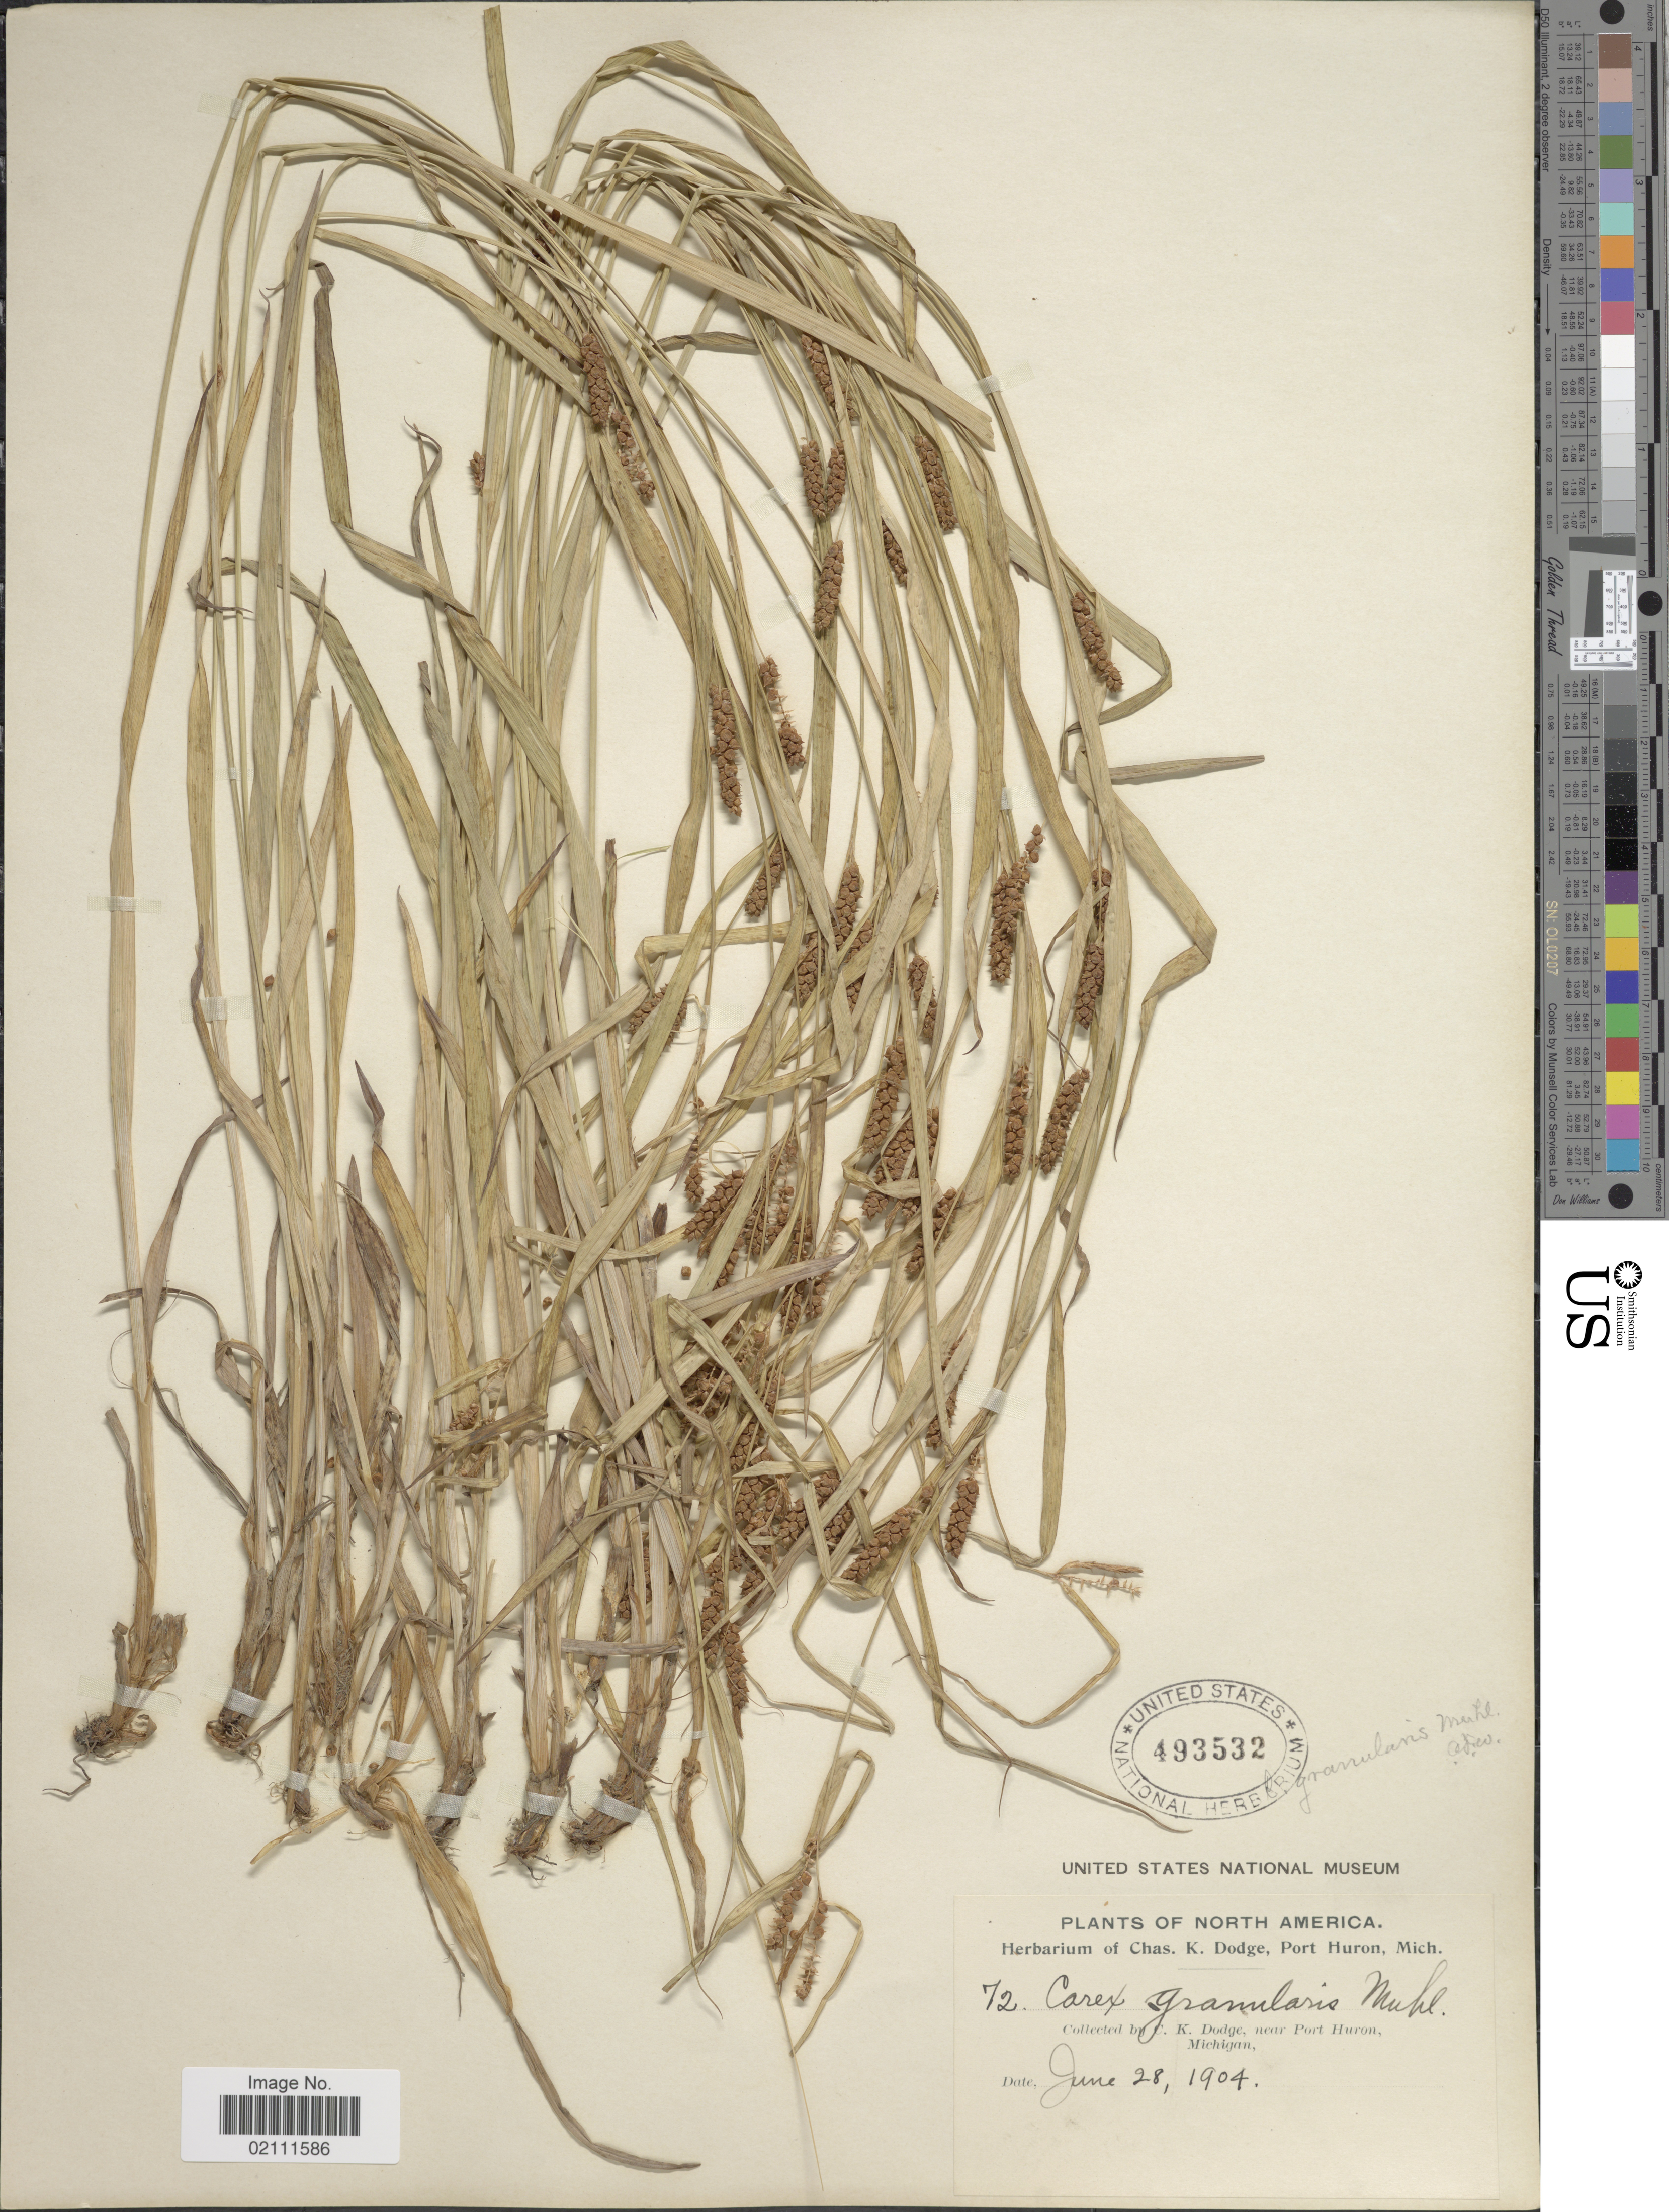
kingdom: Plantae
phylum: Tracheophyta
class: Liliopsida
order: Poales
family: Cyperaceae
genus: Carex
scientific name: Carex granularis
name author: Muhl. ex Willd.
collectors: C. K. Dodge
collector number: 72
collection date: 1904-06-28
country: United States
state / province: Michigan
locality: Near Port Huron.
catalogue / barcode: US 493532